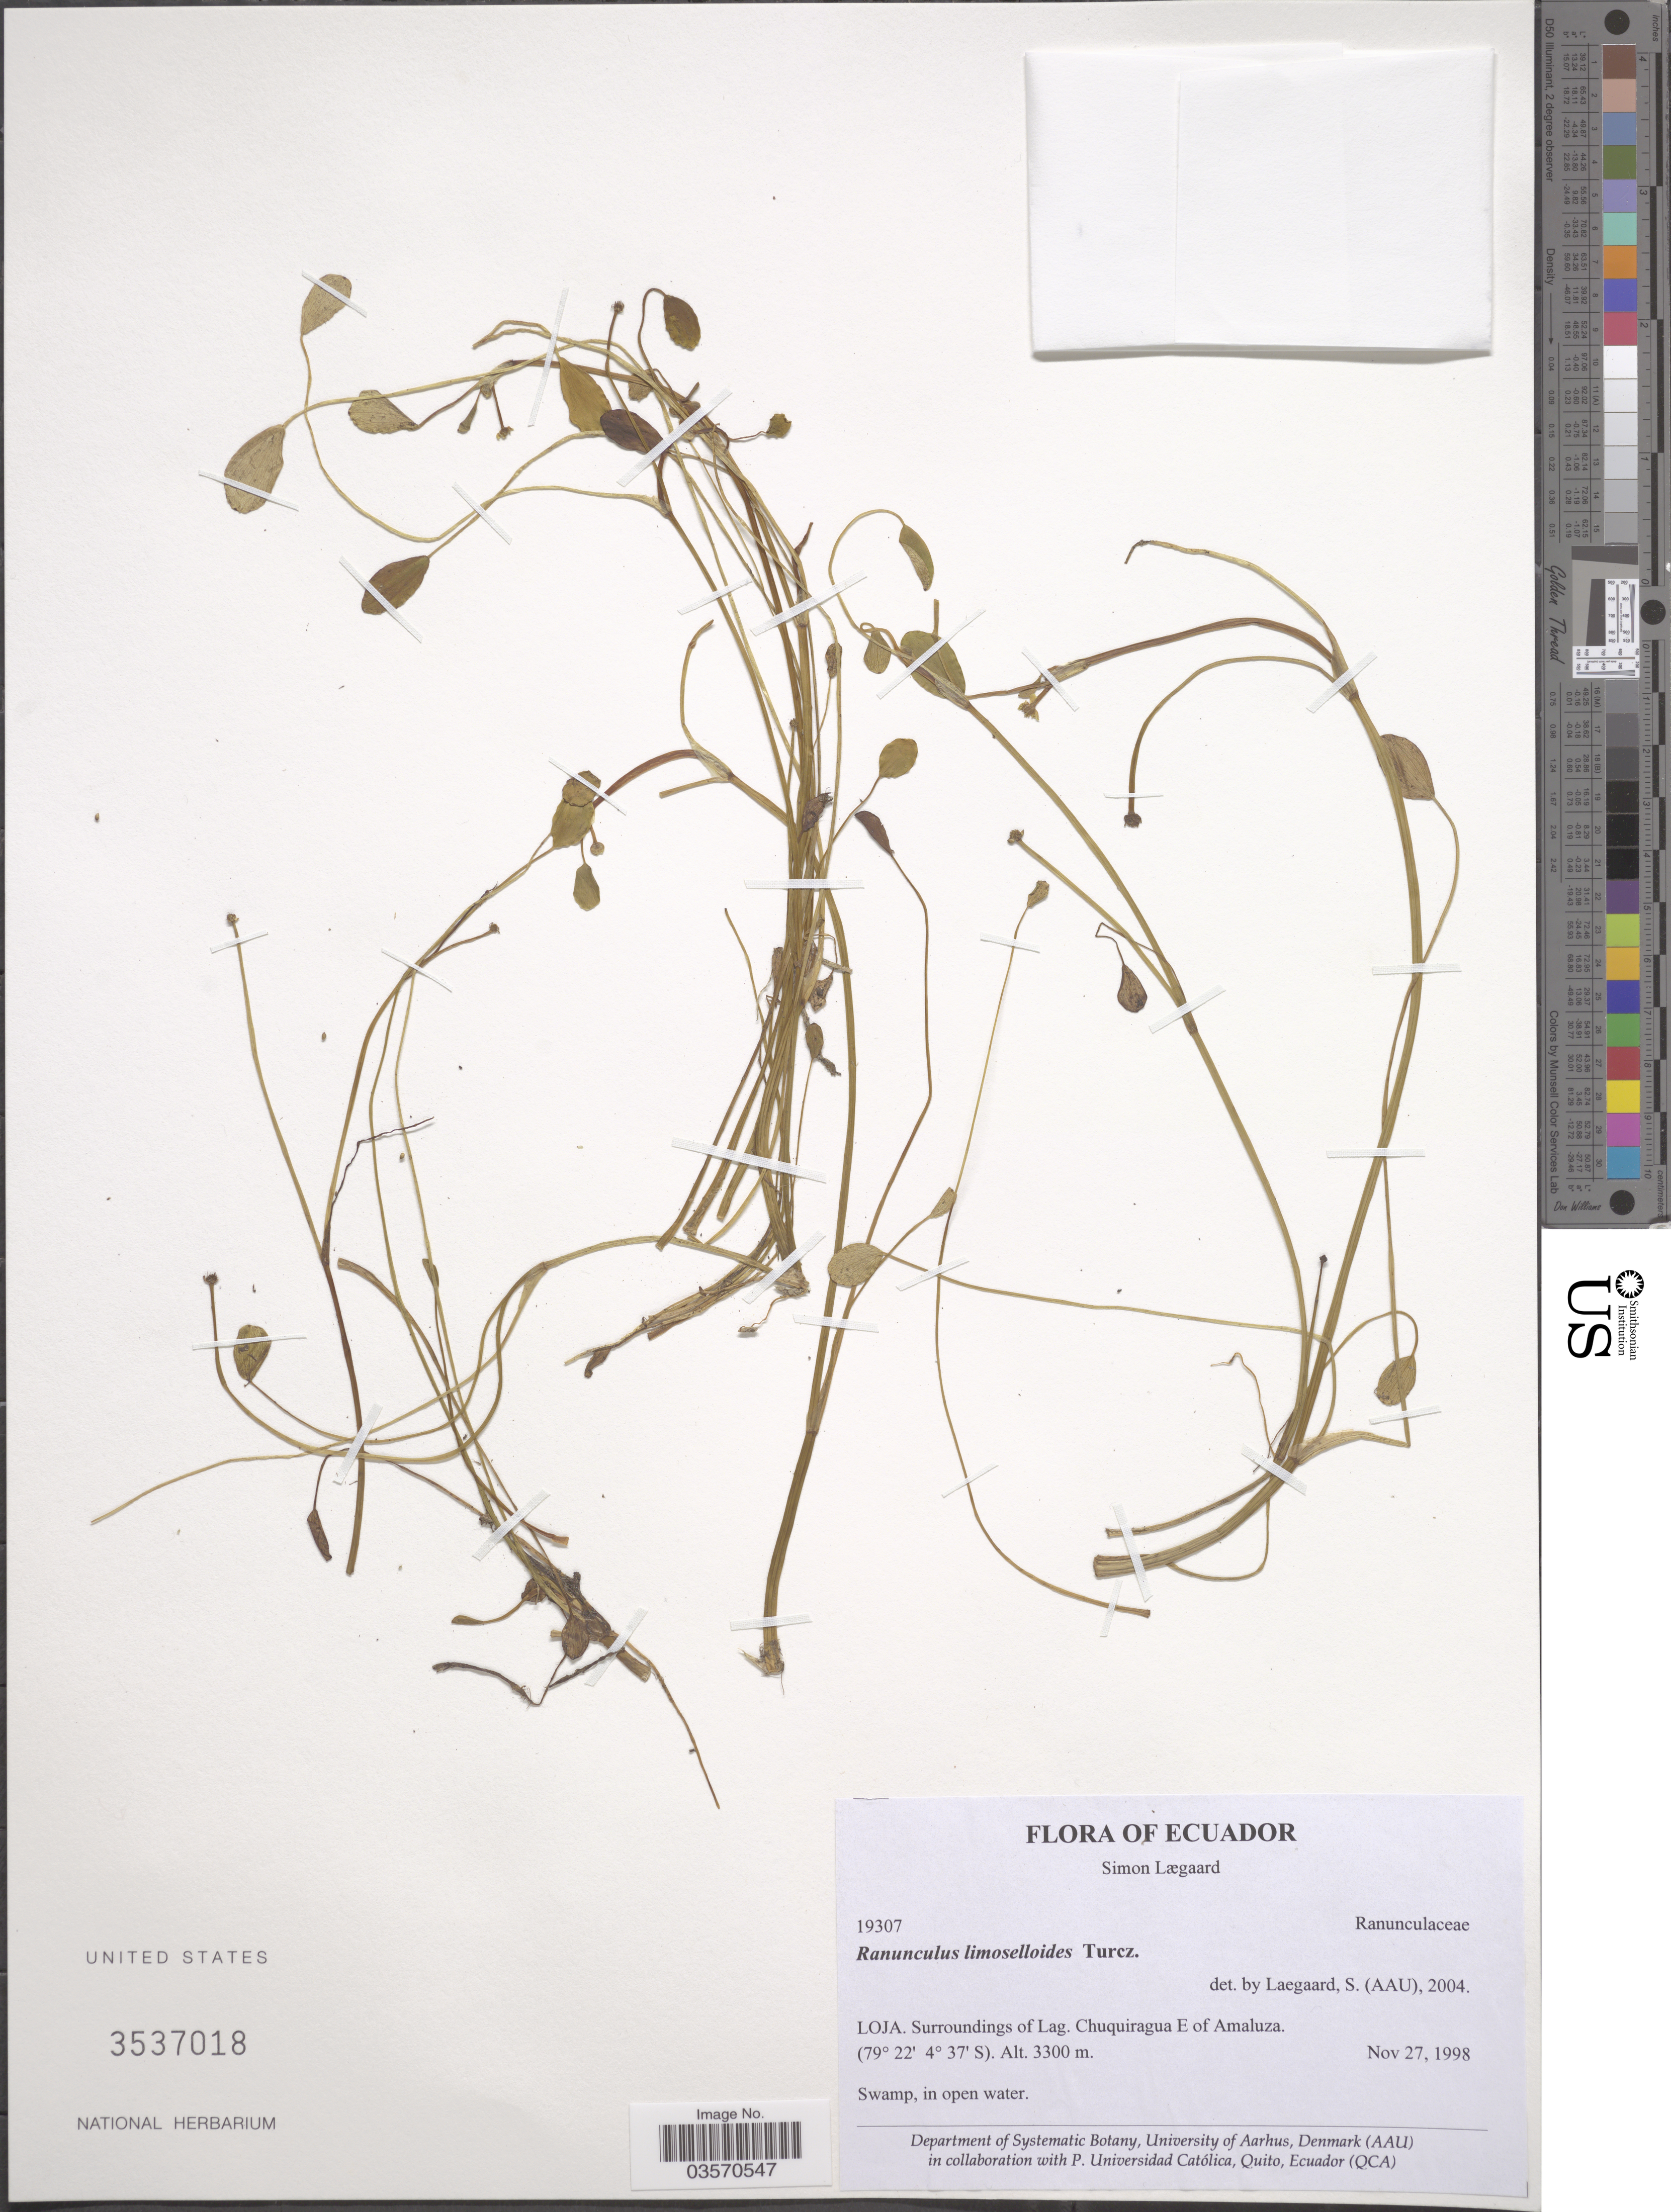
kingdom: Plantae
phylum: Tracheophyta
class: Magnoliopsida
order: Ranunculales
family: Ranunculaceae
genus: Ranunculus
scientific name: Ranunculus limoselloides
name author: Turcz.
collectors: S. Lægaard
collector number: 19307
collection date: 1998-11-27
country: Ecuador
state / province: Loja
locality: Surroundings of Lag. Chuquiragua E of Amaluza.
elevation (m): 3300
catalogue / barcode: US 3537018